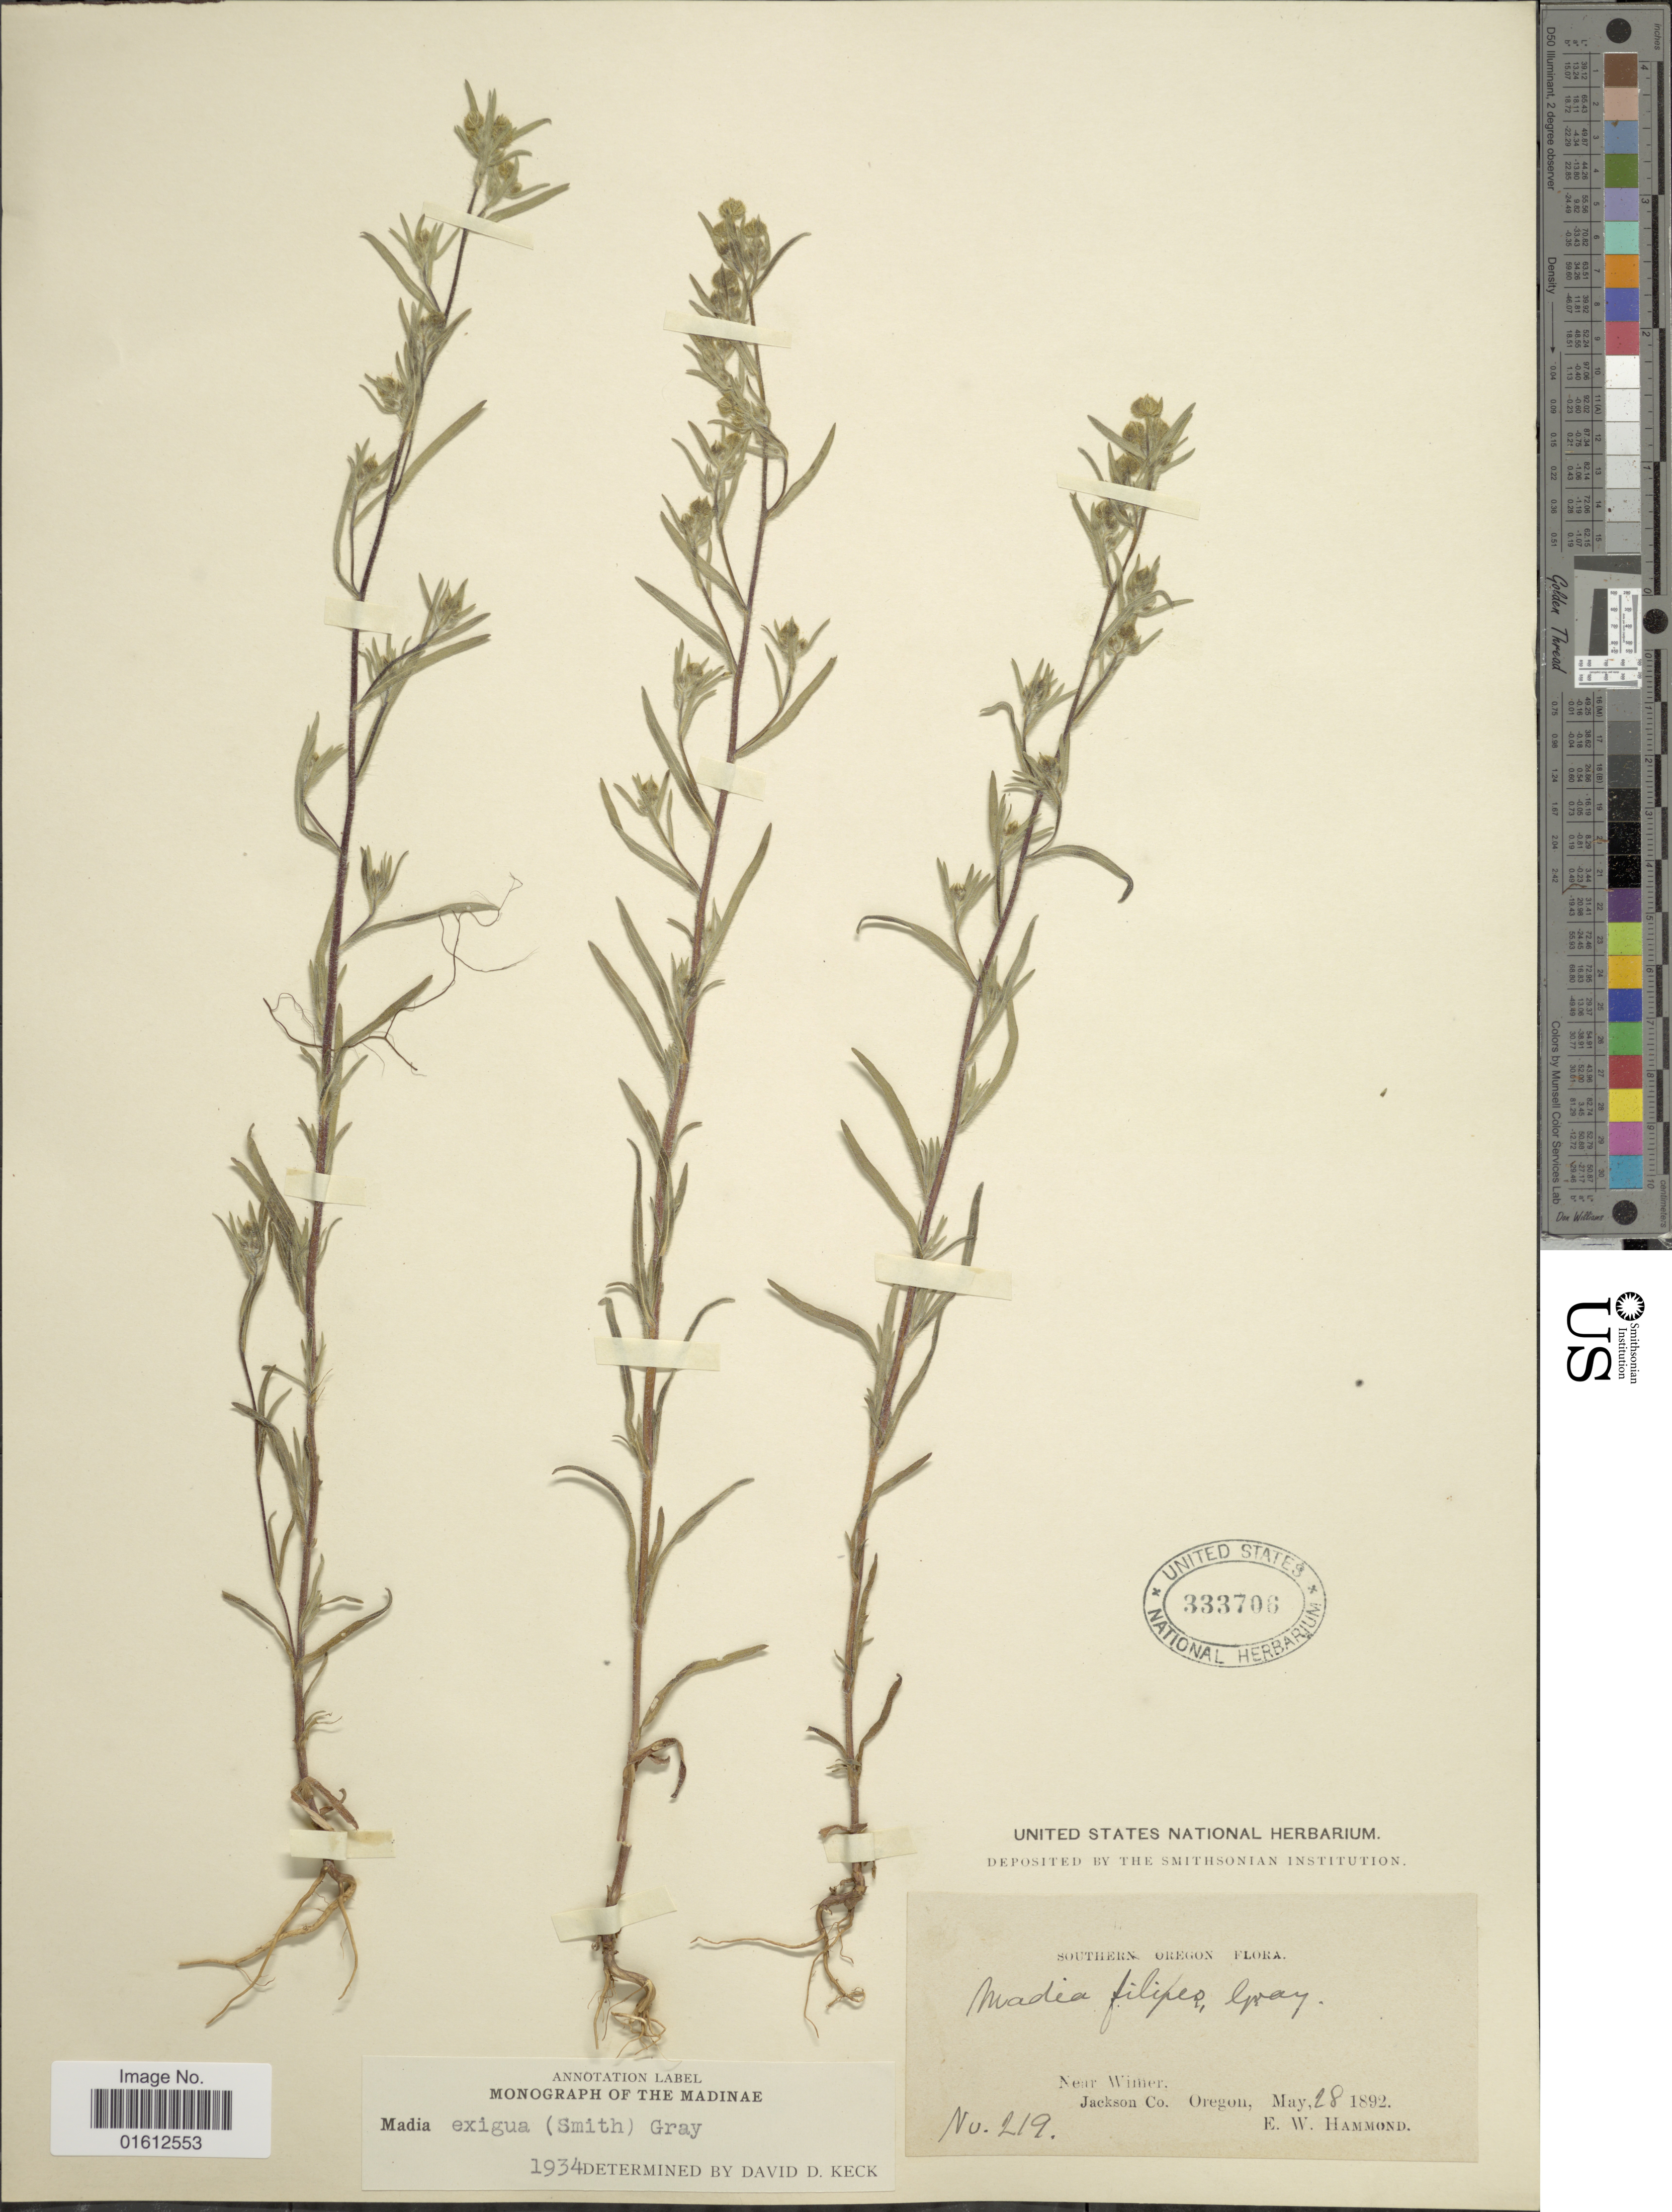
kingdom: Plantae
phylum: Tracheophyta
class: Magnoliopsida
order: Asterales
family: Asteraceae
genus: Madia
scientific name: Madia exigua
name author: (Sm.) A. Gray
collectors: E. Hammond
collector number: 219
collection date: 1892-05-28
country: United States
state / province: Oregon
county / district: Jackson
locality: Southern Oregon. Near Wimer Jackson Co.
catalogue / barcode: US 333706